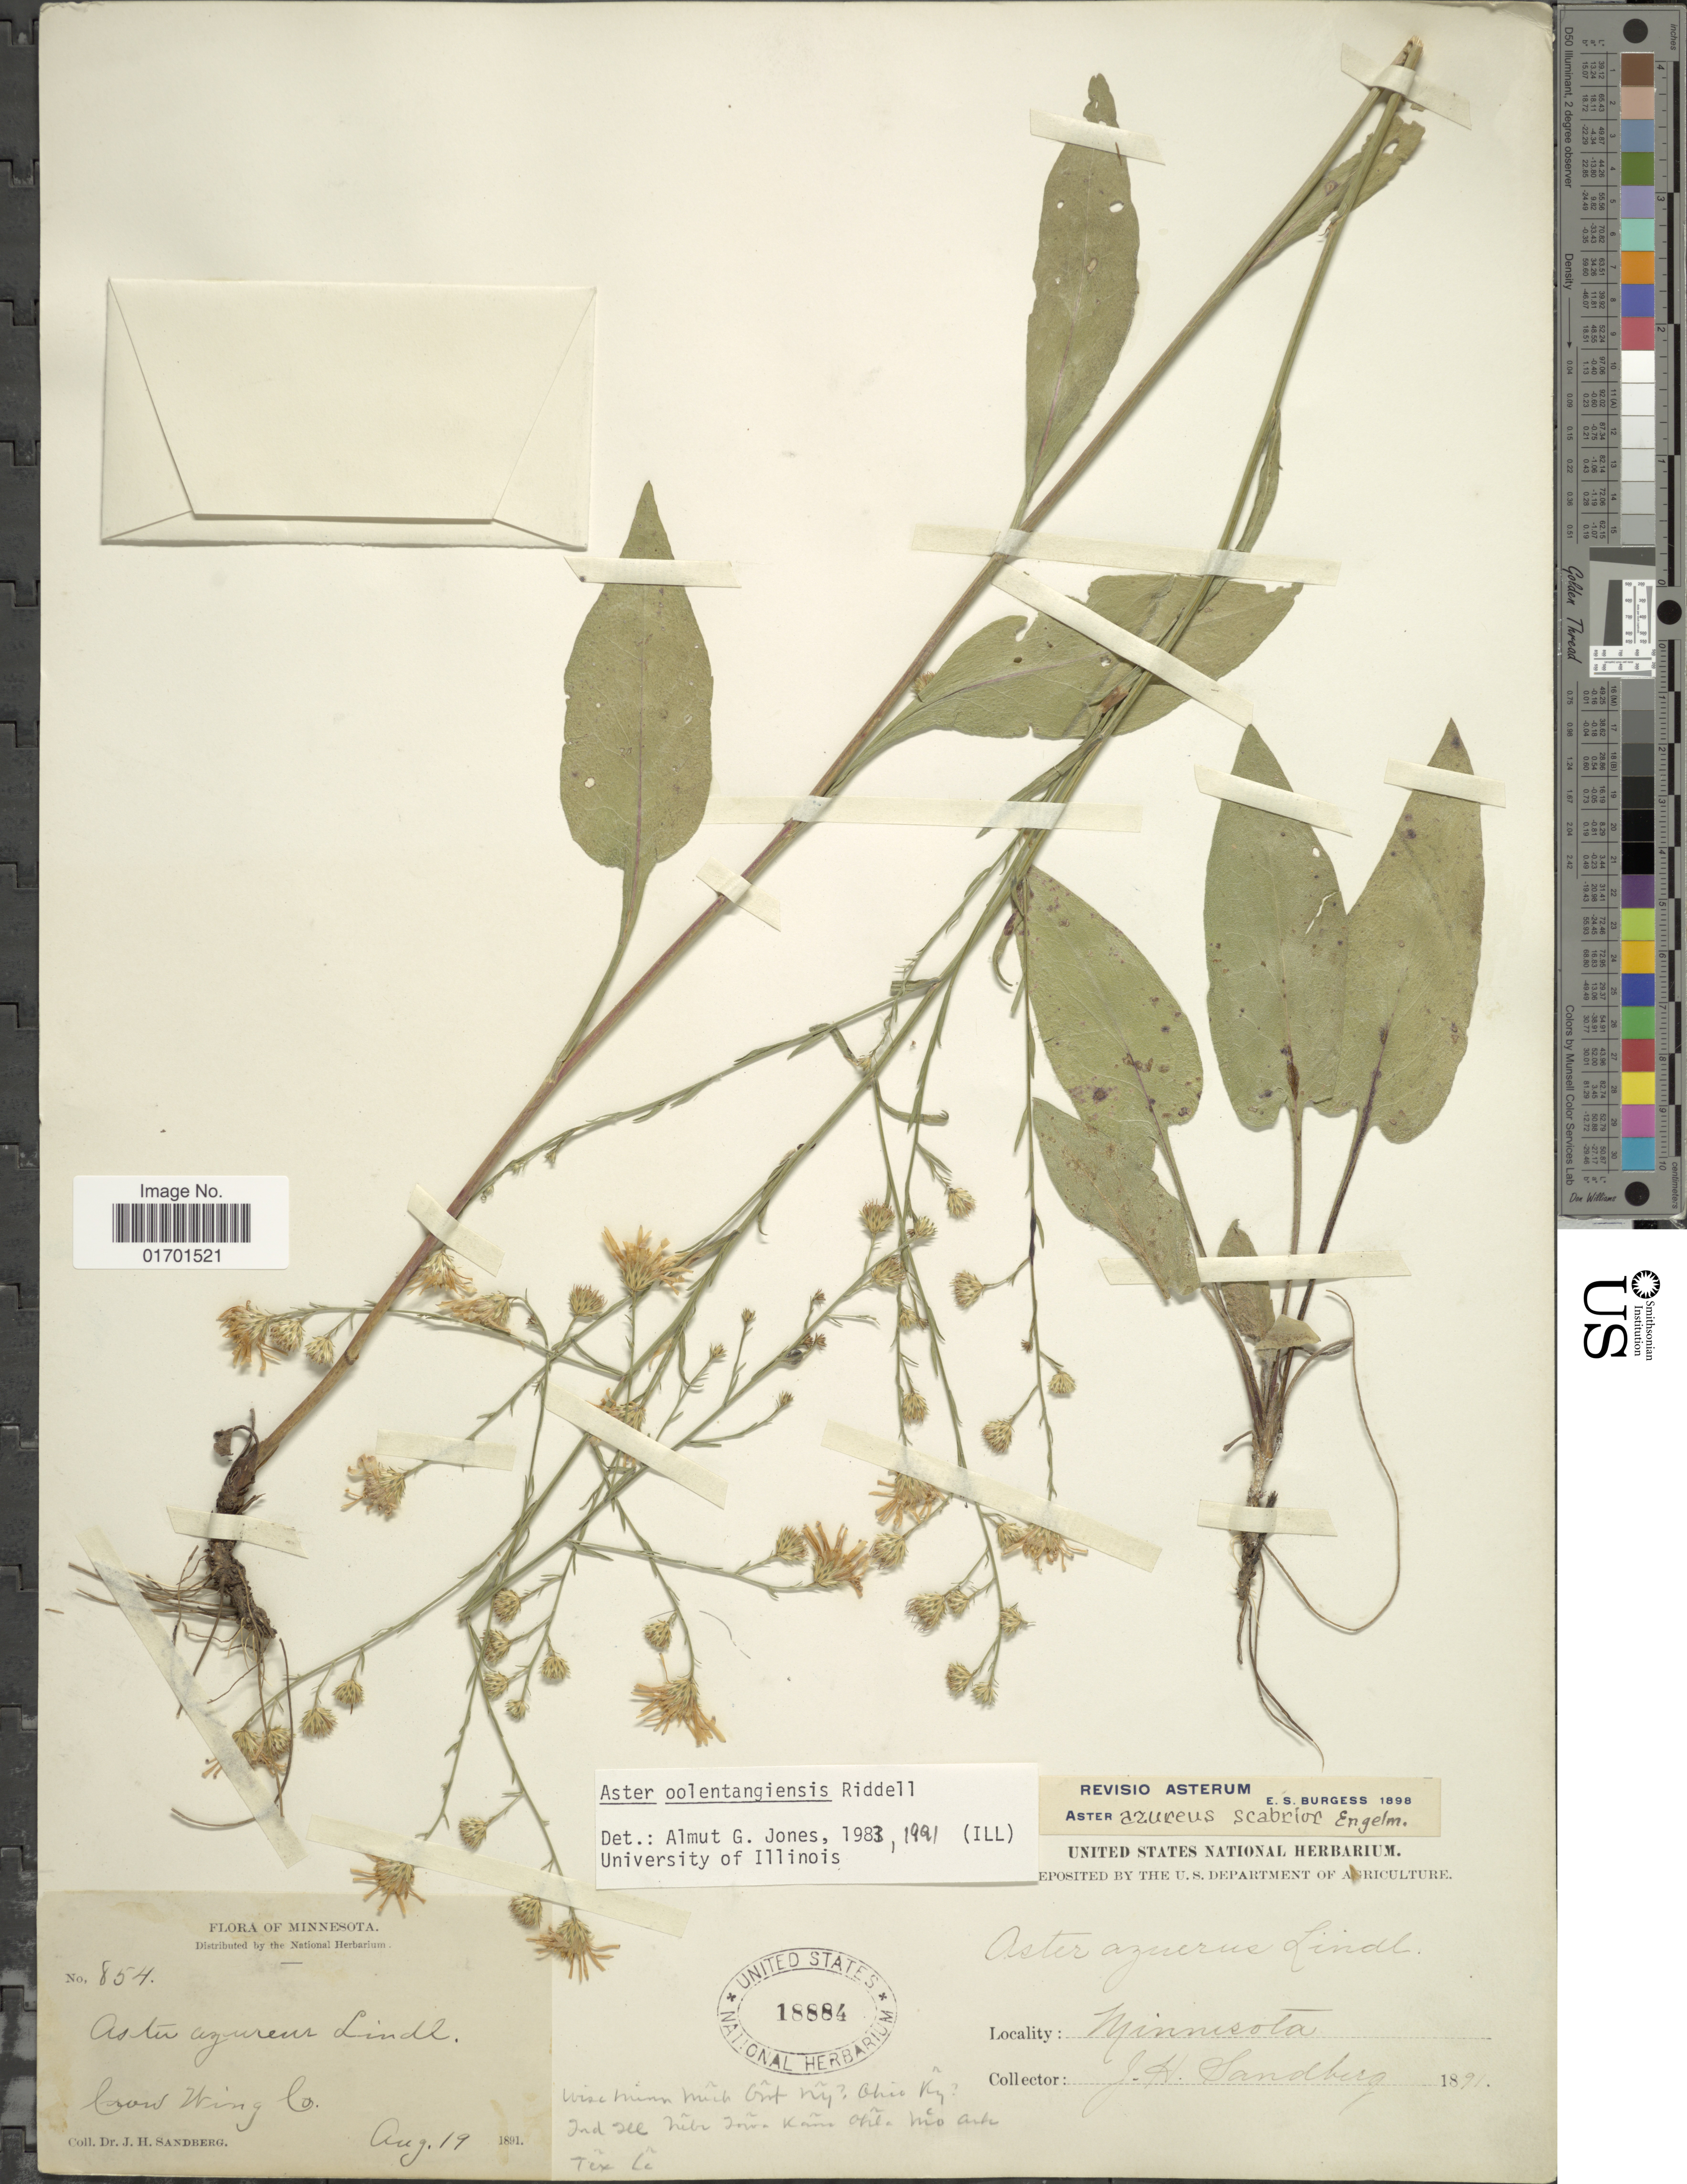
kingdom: Plantae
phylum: Tracheophyta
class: Magnoliopsida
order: Asterales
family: Asteraceae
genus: Symphyotrichum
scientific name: Symphyotrichum oolentangiense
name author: (Riddell) G.L. Nesom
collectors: J. H. Sandberg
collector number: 854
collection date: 1891-08-19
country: United States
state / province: Minnesota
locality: Crow Wing Co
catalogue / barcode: US 18884